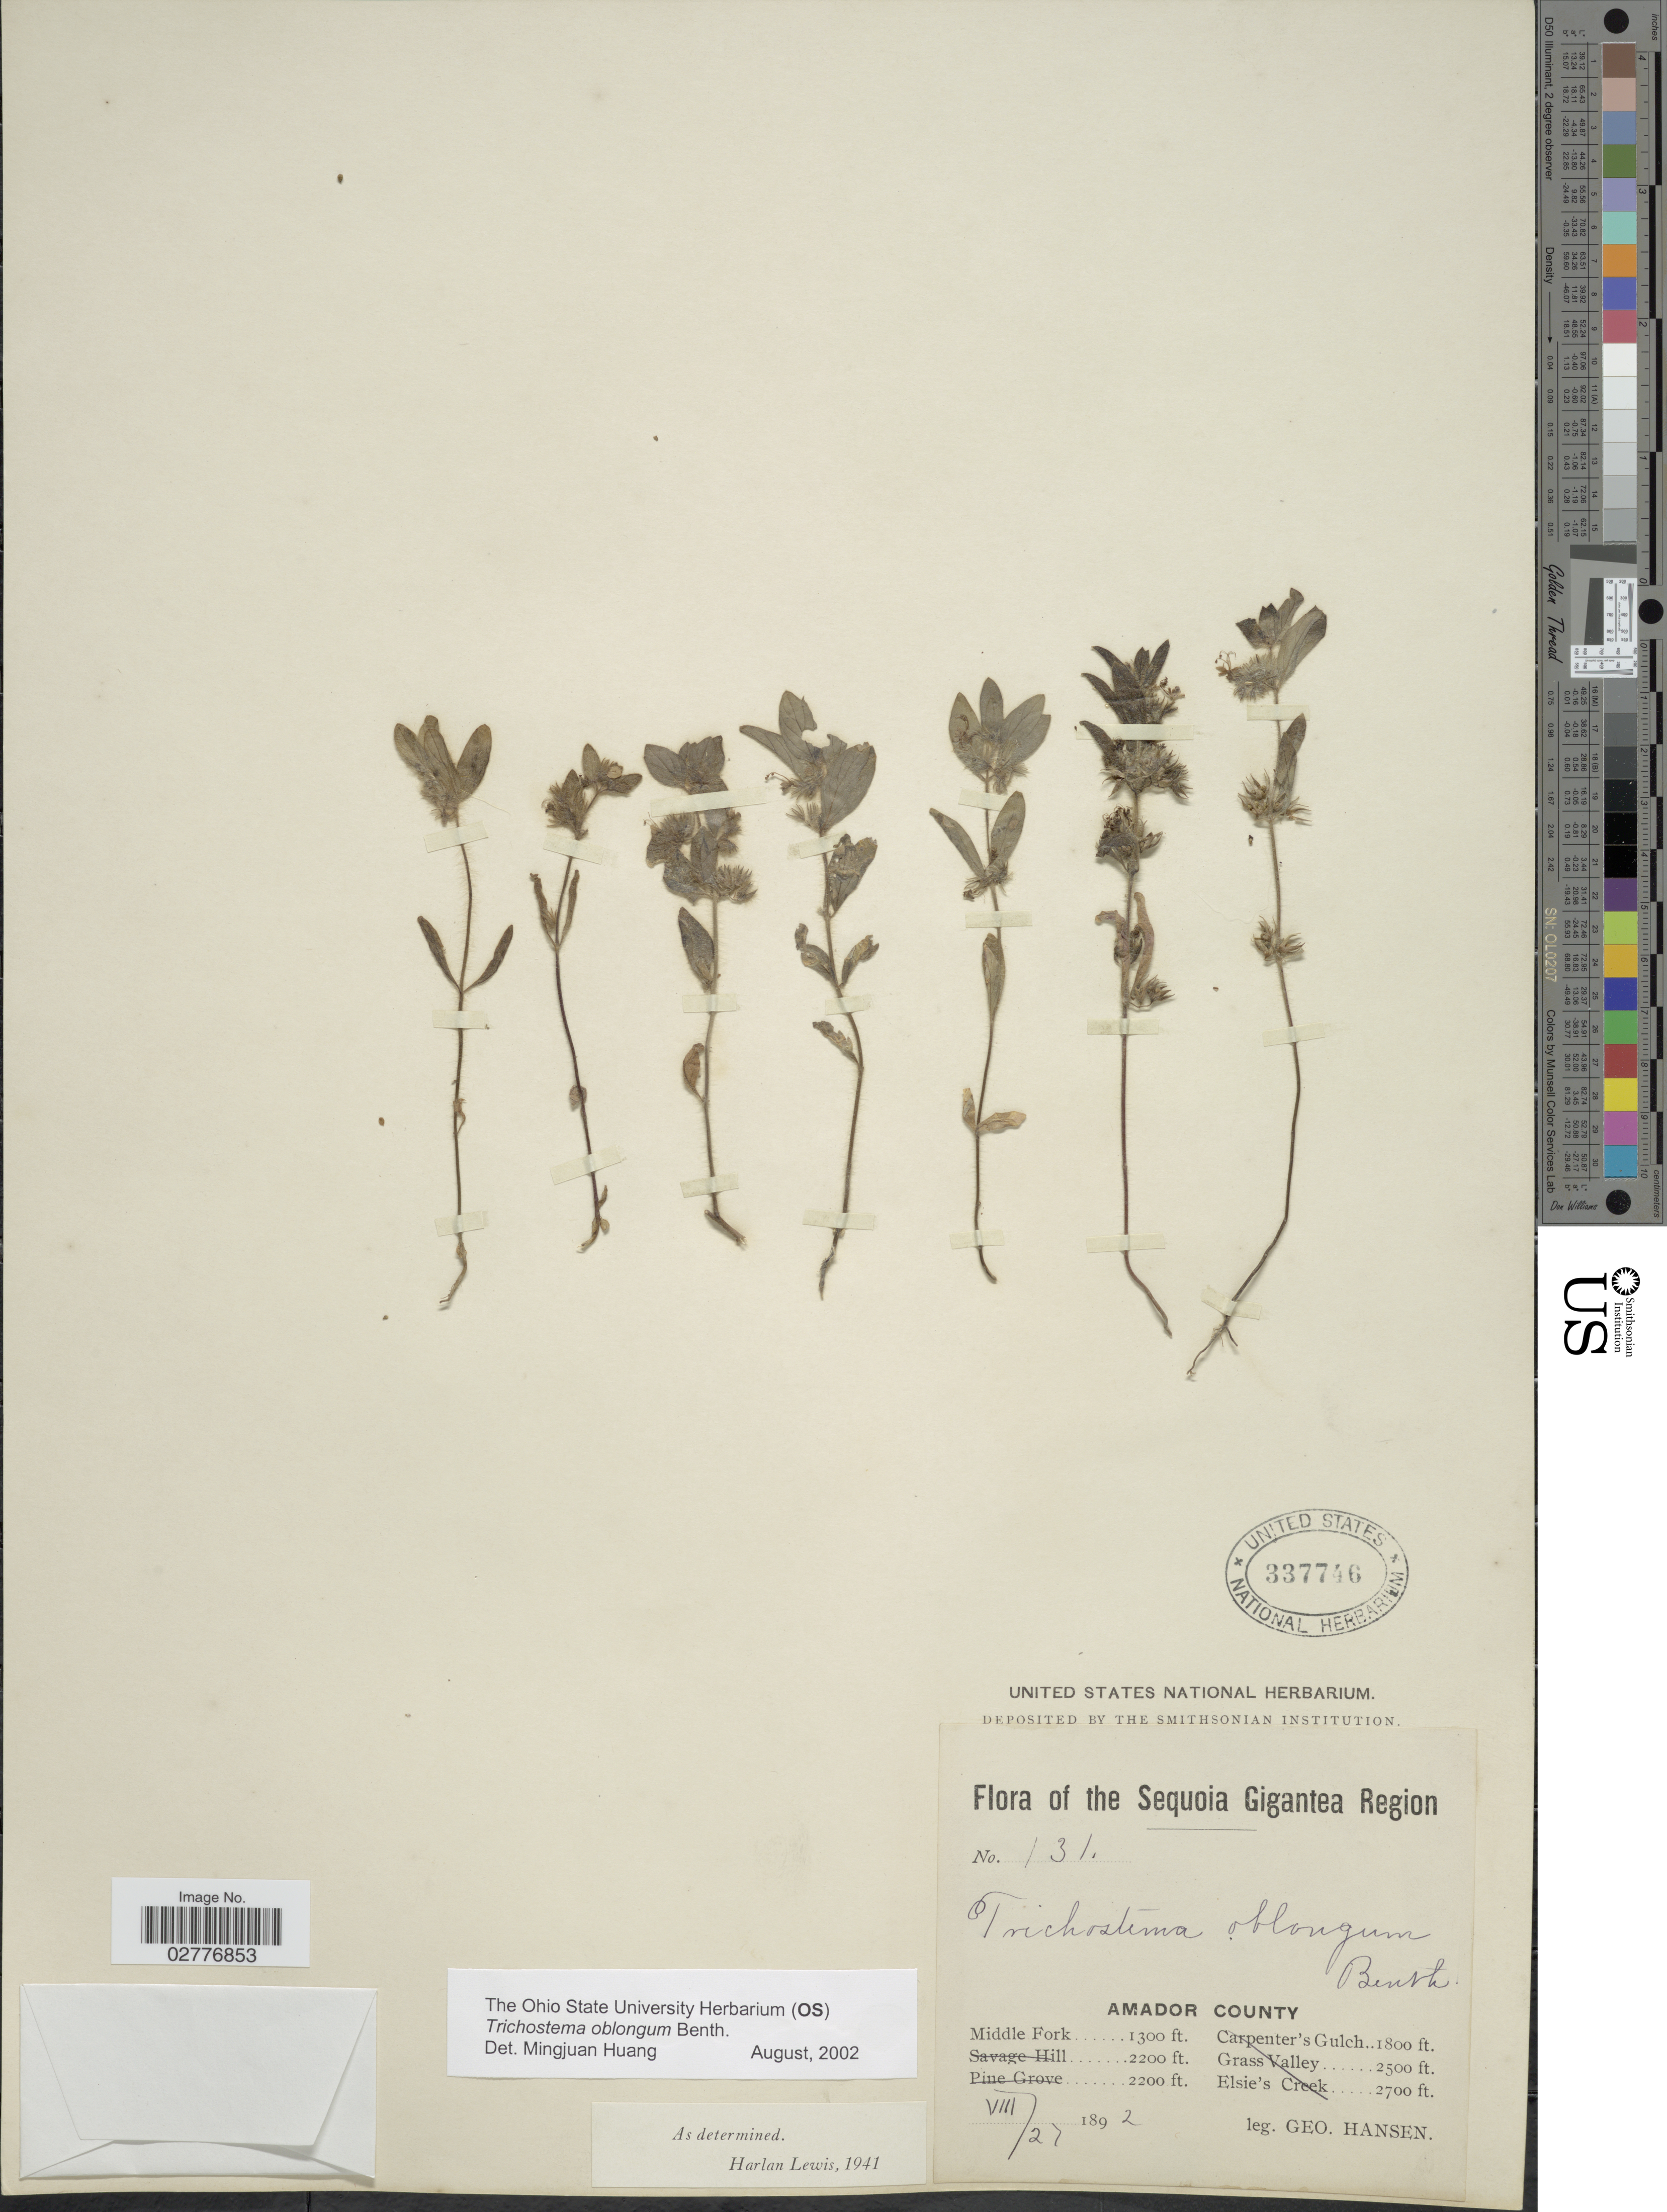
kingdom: Plantae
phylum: Tracheophyta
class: Magnoliopsida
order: Lamiales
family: Lamiaceae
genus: Trichostema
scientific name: Trichostema oblongum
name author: Benth.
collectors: G. Hansen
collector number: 131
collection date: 1892-08-27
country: United States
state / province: California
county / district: Amador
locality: The Sequoia Gigantea Region. Amador County. Middle Fork.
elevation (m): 396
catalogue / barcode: US 337746